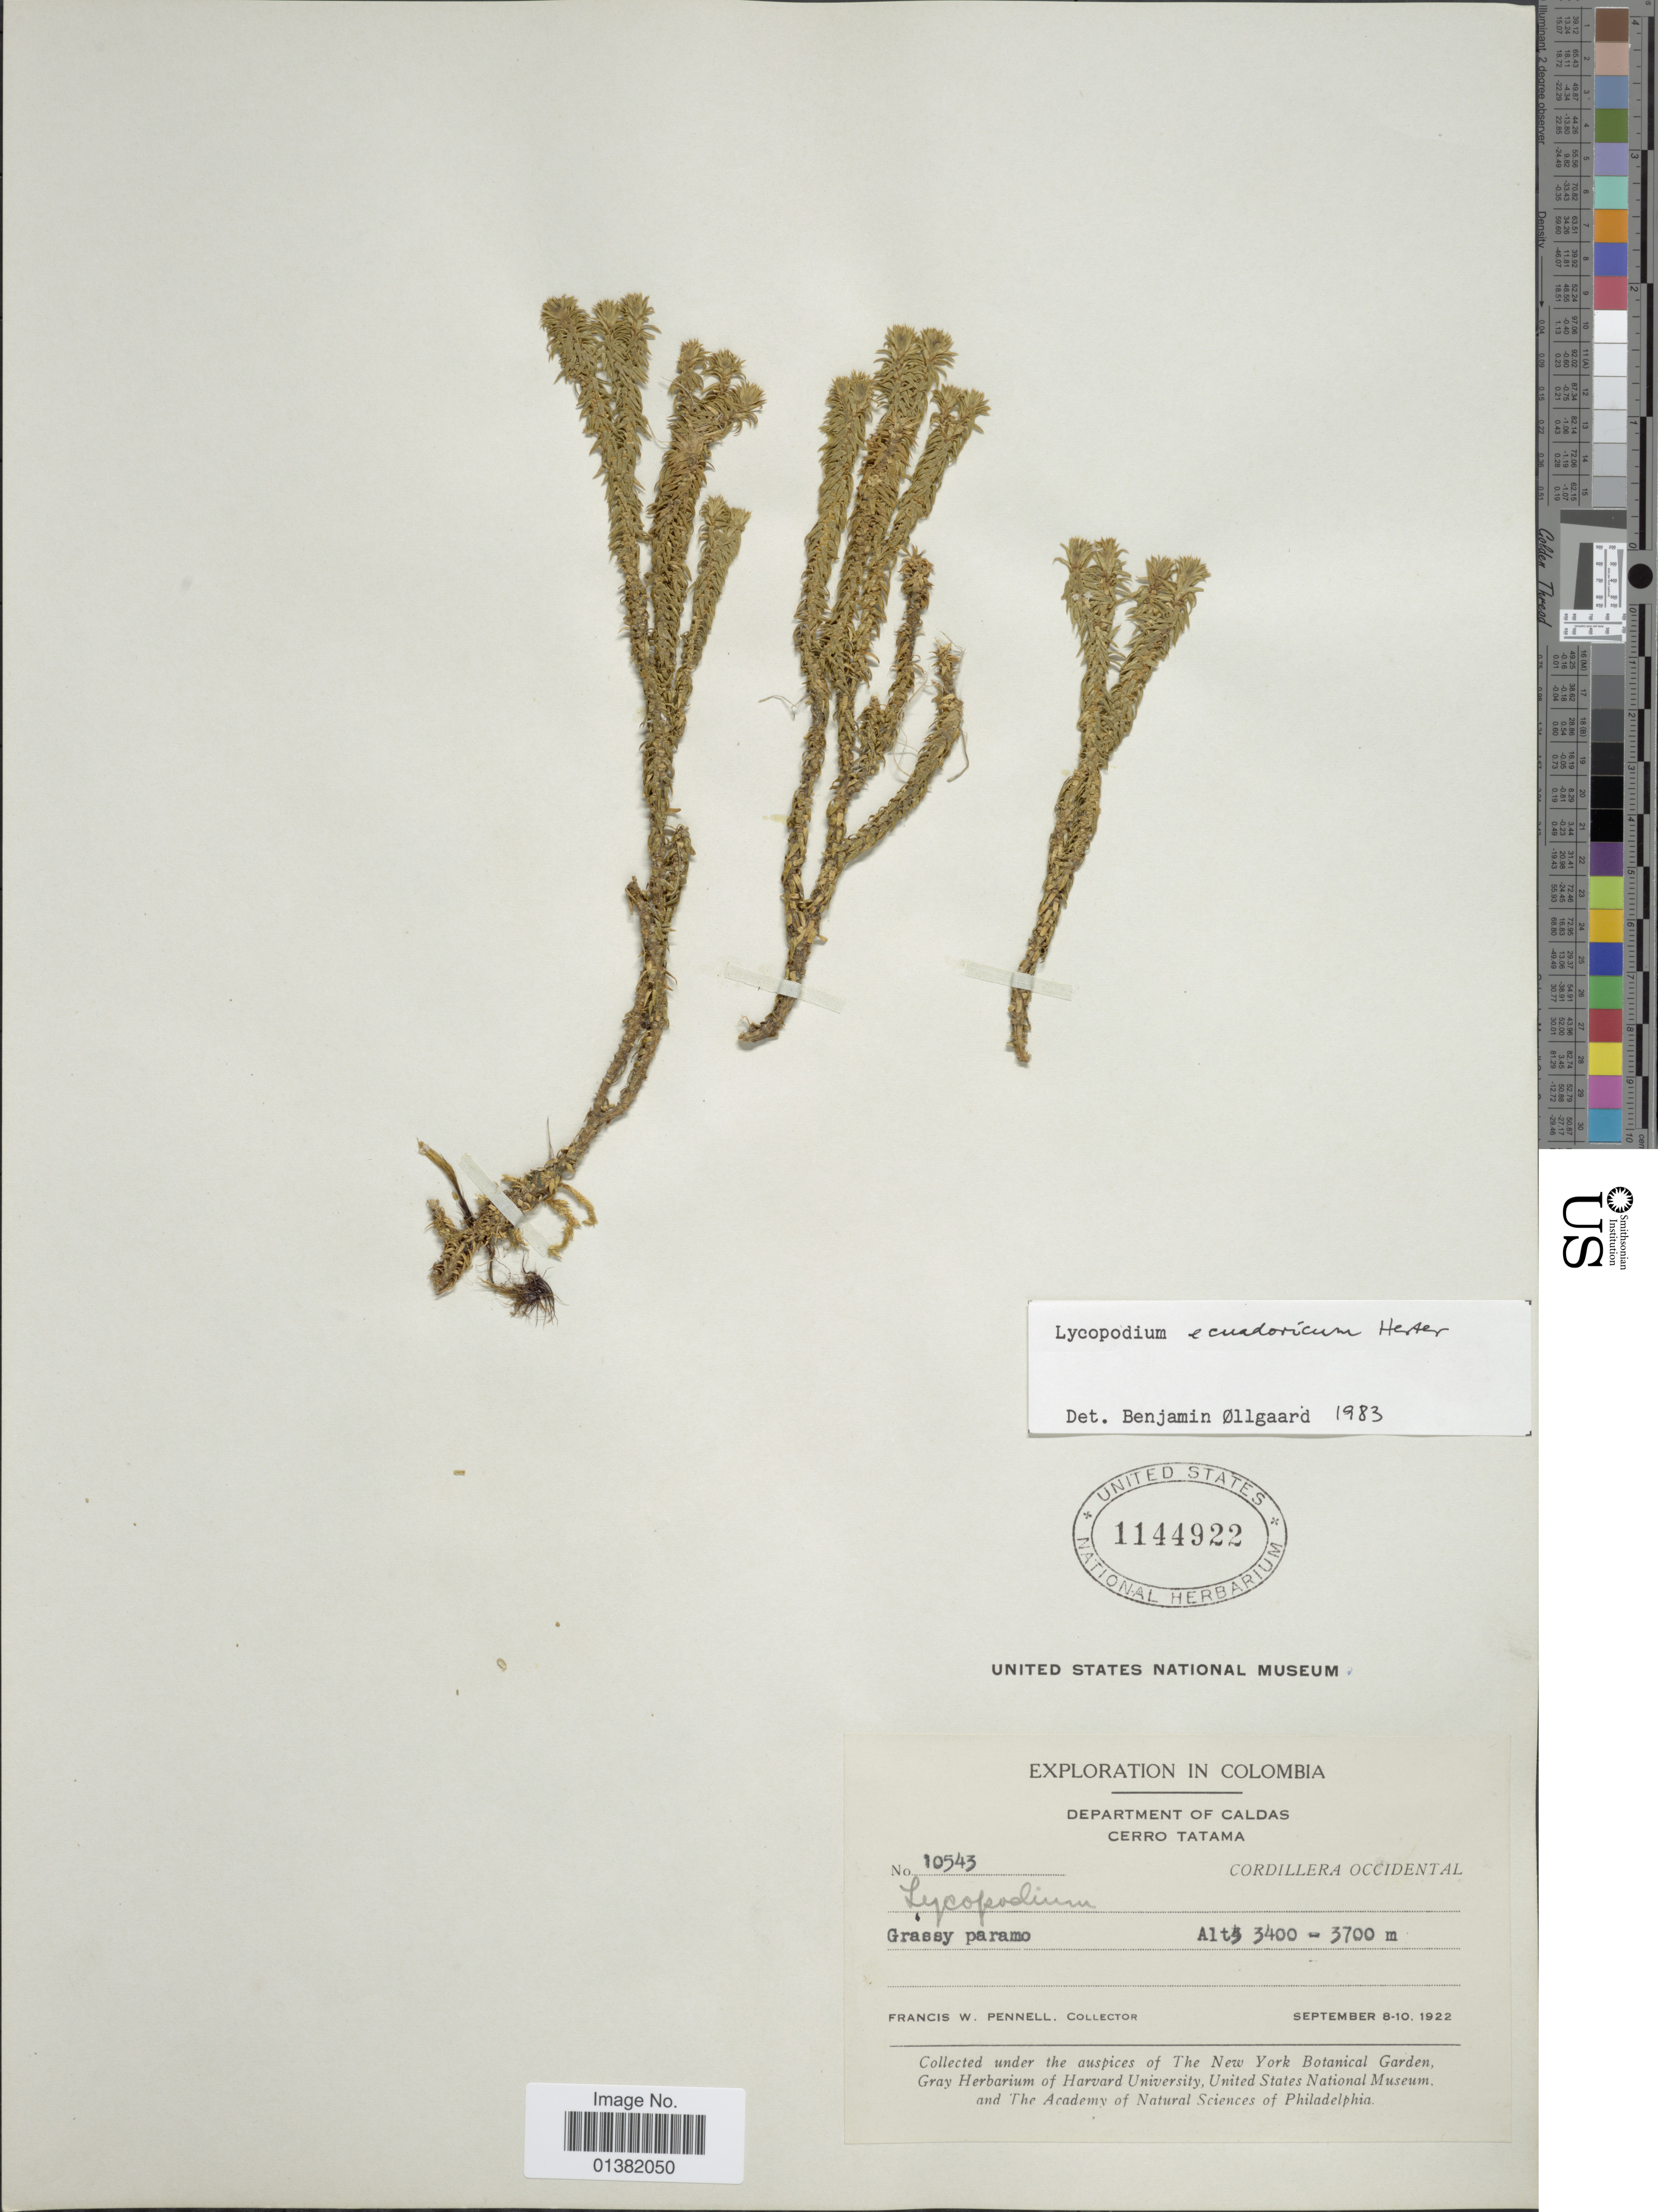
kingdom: Plantae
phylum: Tracheophyta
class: Lycopodiopsida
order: Lycopodiales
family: Lycopodiaceae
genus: Phlegmariurus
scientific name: Phlegmariurus eversus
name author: (Poir.) B. Øllg.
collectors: F. W. Pennell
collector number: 10543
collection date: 1922-09-08/1922-09-10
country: Colombia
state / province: Caldas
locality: Cerro Tatama, Cordillera Occidental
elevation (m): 3400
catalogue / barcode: US 1144922